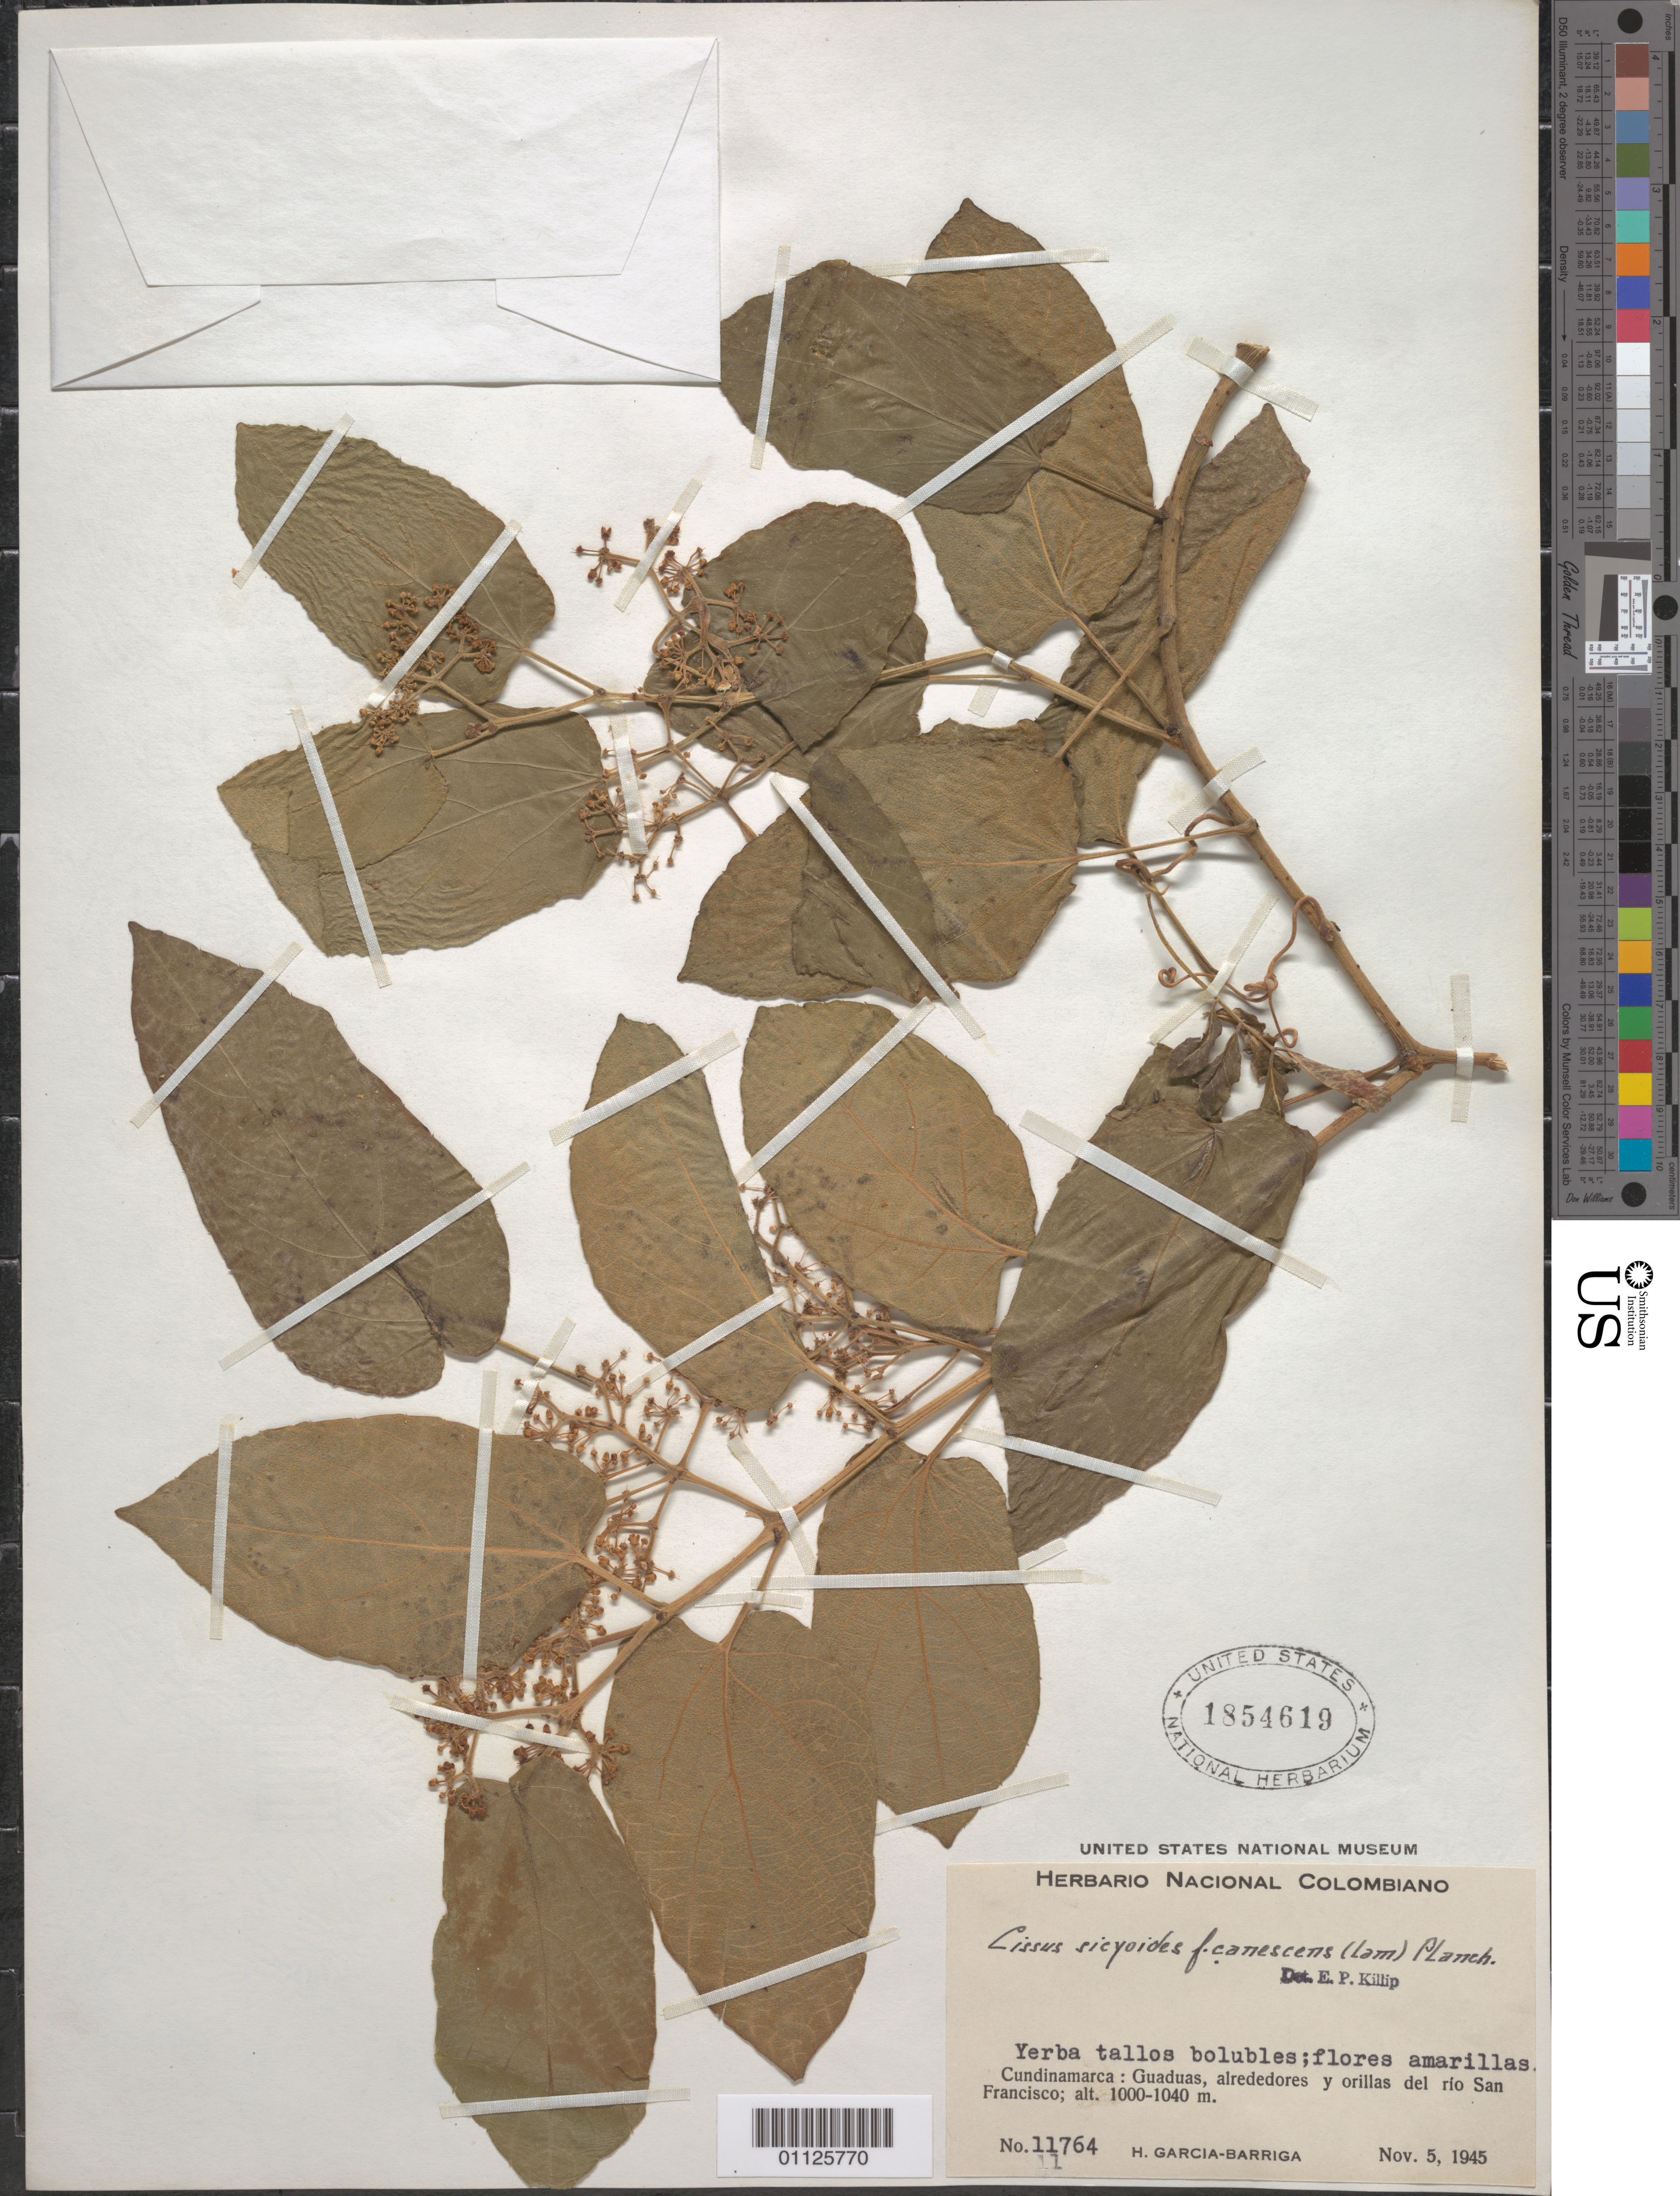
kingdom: Plantae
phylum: Tracheophyta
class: Magnoliopsida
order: Vitales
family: Vitaceae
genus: Cissus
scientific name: Cissus verticillata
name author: (L.) Nicolson & C.E. Jarvis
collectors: H. García Barriga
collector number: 11764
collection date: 1945-11-05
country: Colombia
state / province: Cundinamarca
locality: Guaduas; Rio San Francisco.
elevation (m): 1000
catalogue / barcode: US 1854619